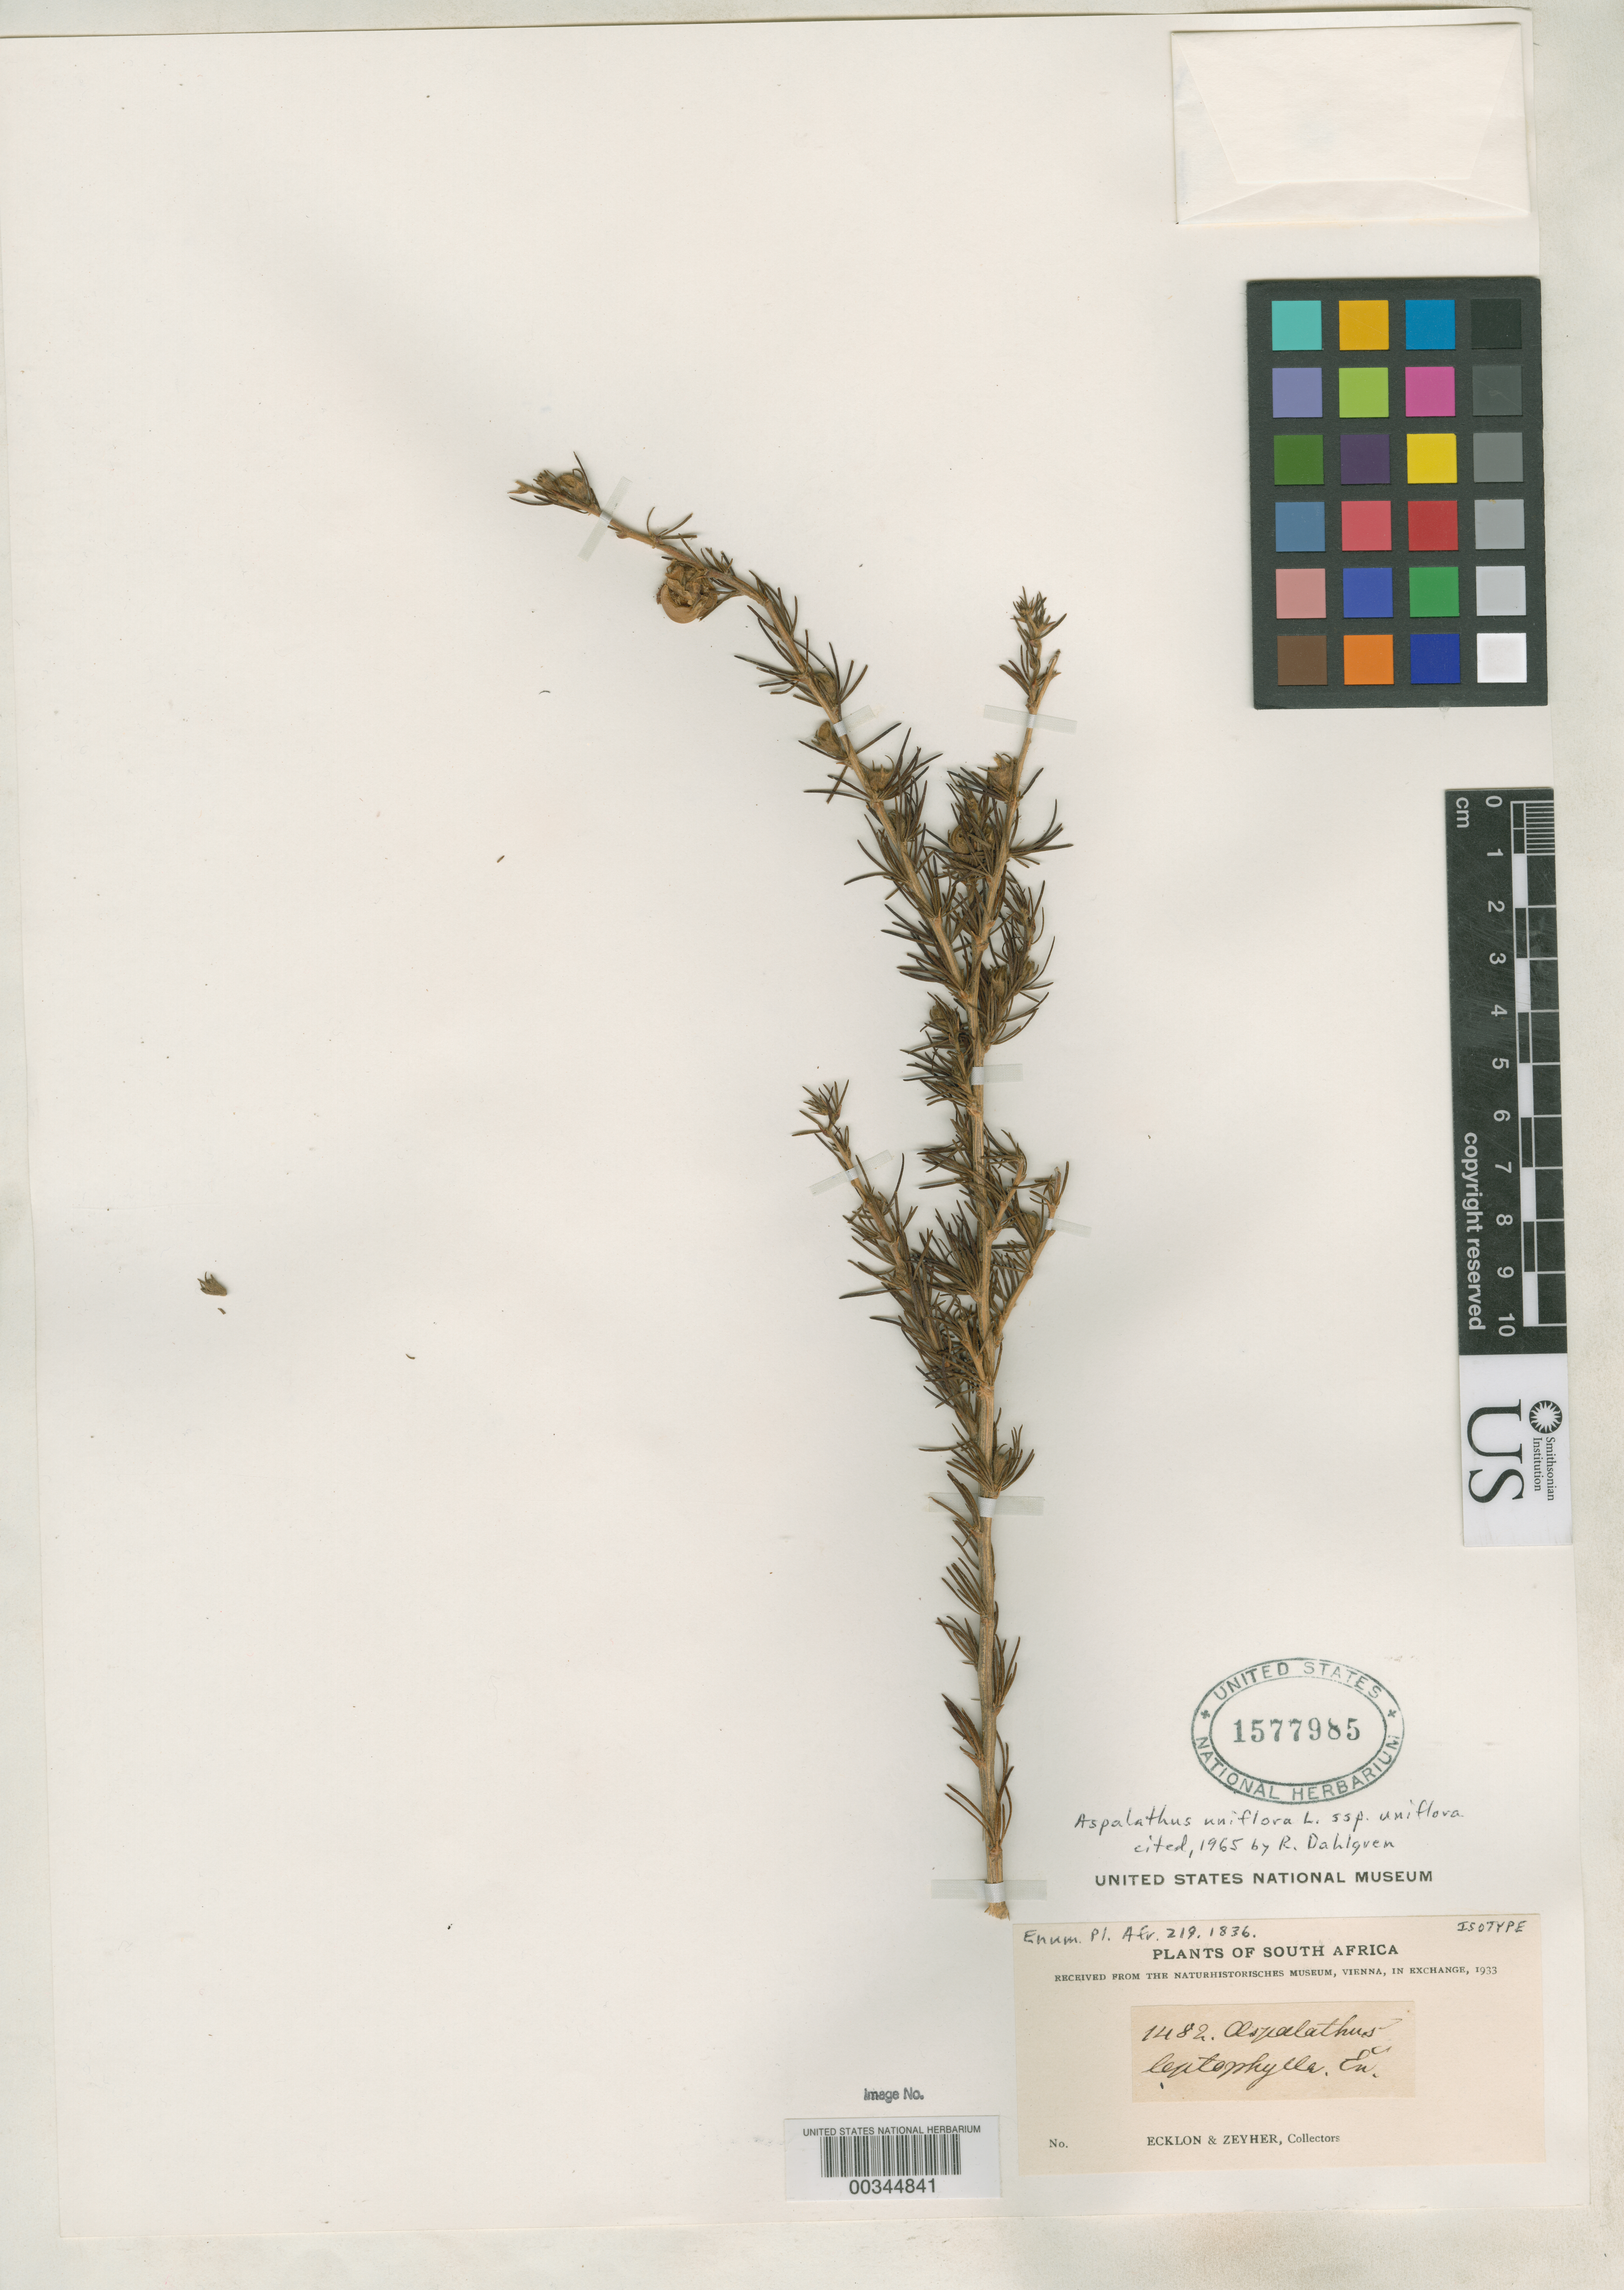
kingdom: Plantae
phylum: Tracheophyta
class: Magnoliopsida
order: Fabales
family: Fabaceae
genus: Aspalathus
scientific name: Aspalathus leptophylla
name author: Eckl. & Zeyh.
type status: Isotype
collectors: C. F. Ecklon & C. Zeyher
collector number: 1482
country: South Africa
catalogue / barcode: US 1577985